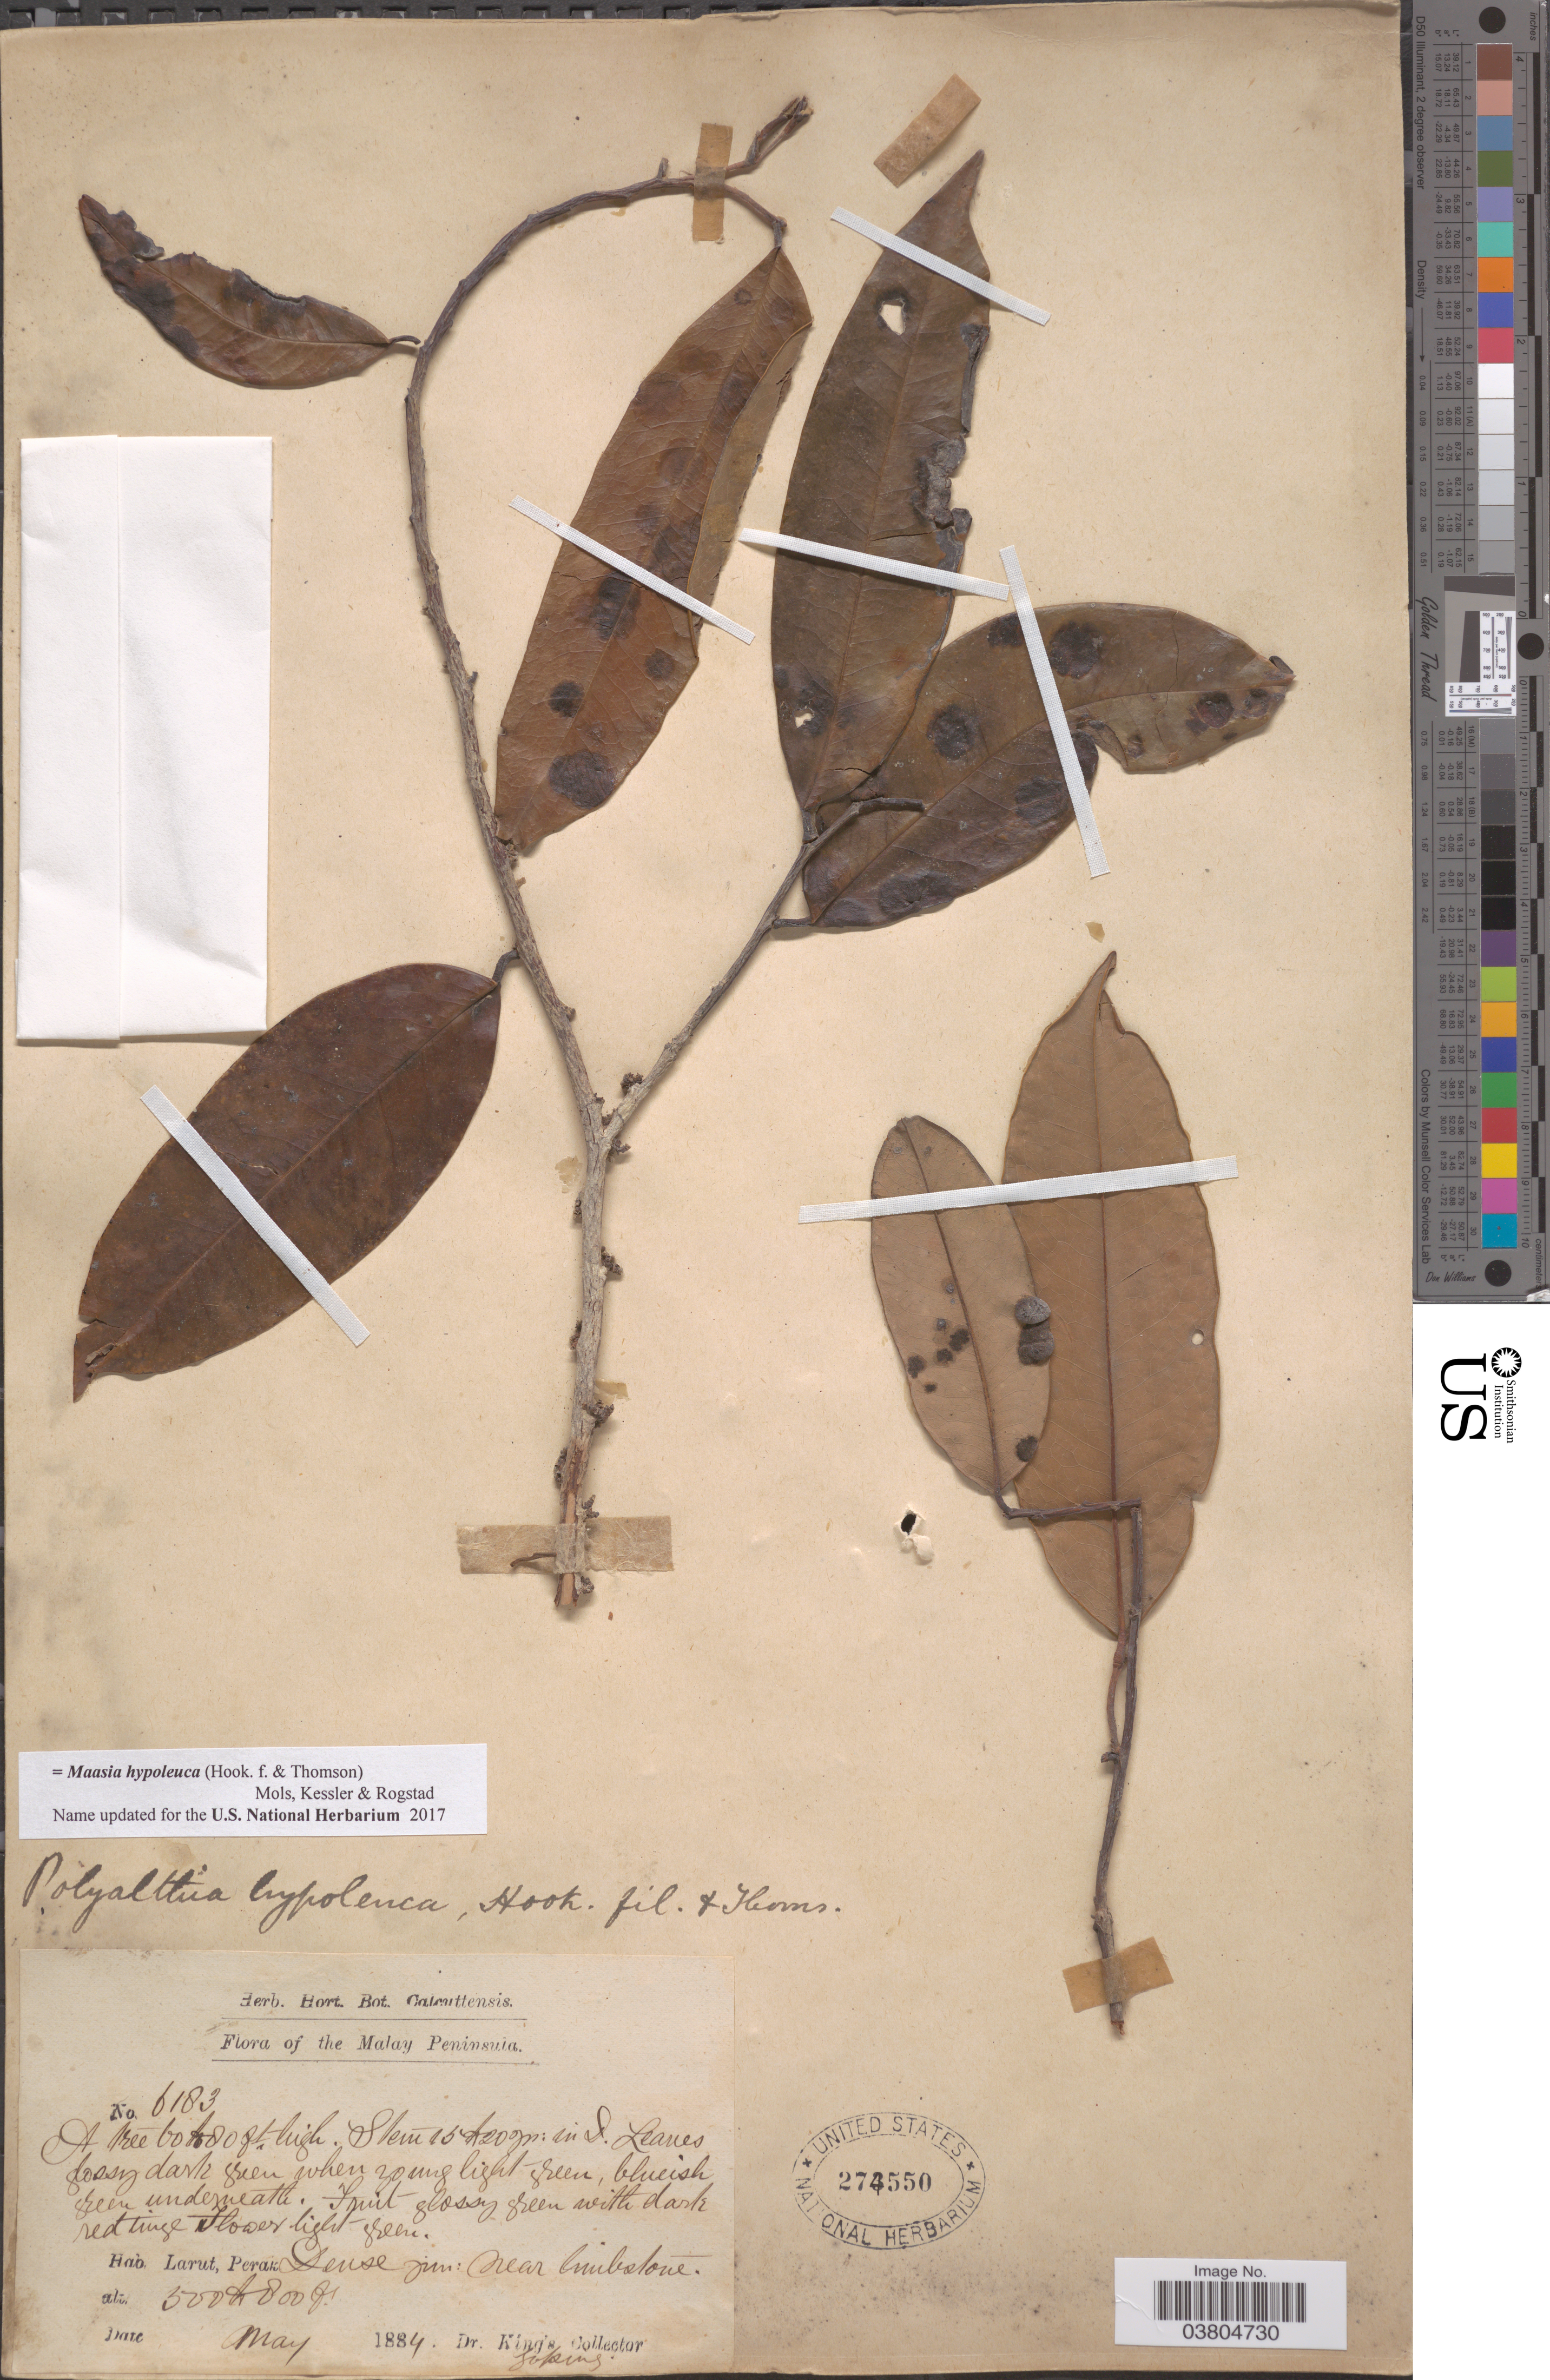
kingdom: Plantae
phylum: Tracheophyta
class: Magnoliopsida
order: Magnoliales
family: Annonaceae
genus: Maasia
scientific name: Maasia hypoleuca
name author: (Hook. f. & Thomson) Mols et al.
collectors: Dr. King's collector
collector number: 6183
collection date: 1884-05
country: Malaysia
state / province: Perak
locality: The Malay Peninsula. Larut.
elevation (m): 152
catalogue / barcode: US 274550